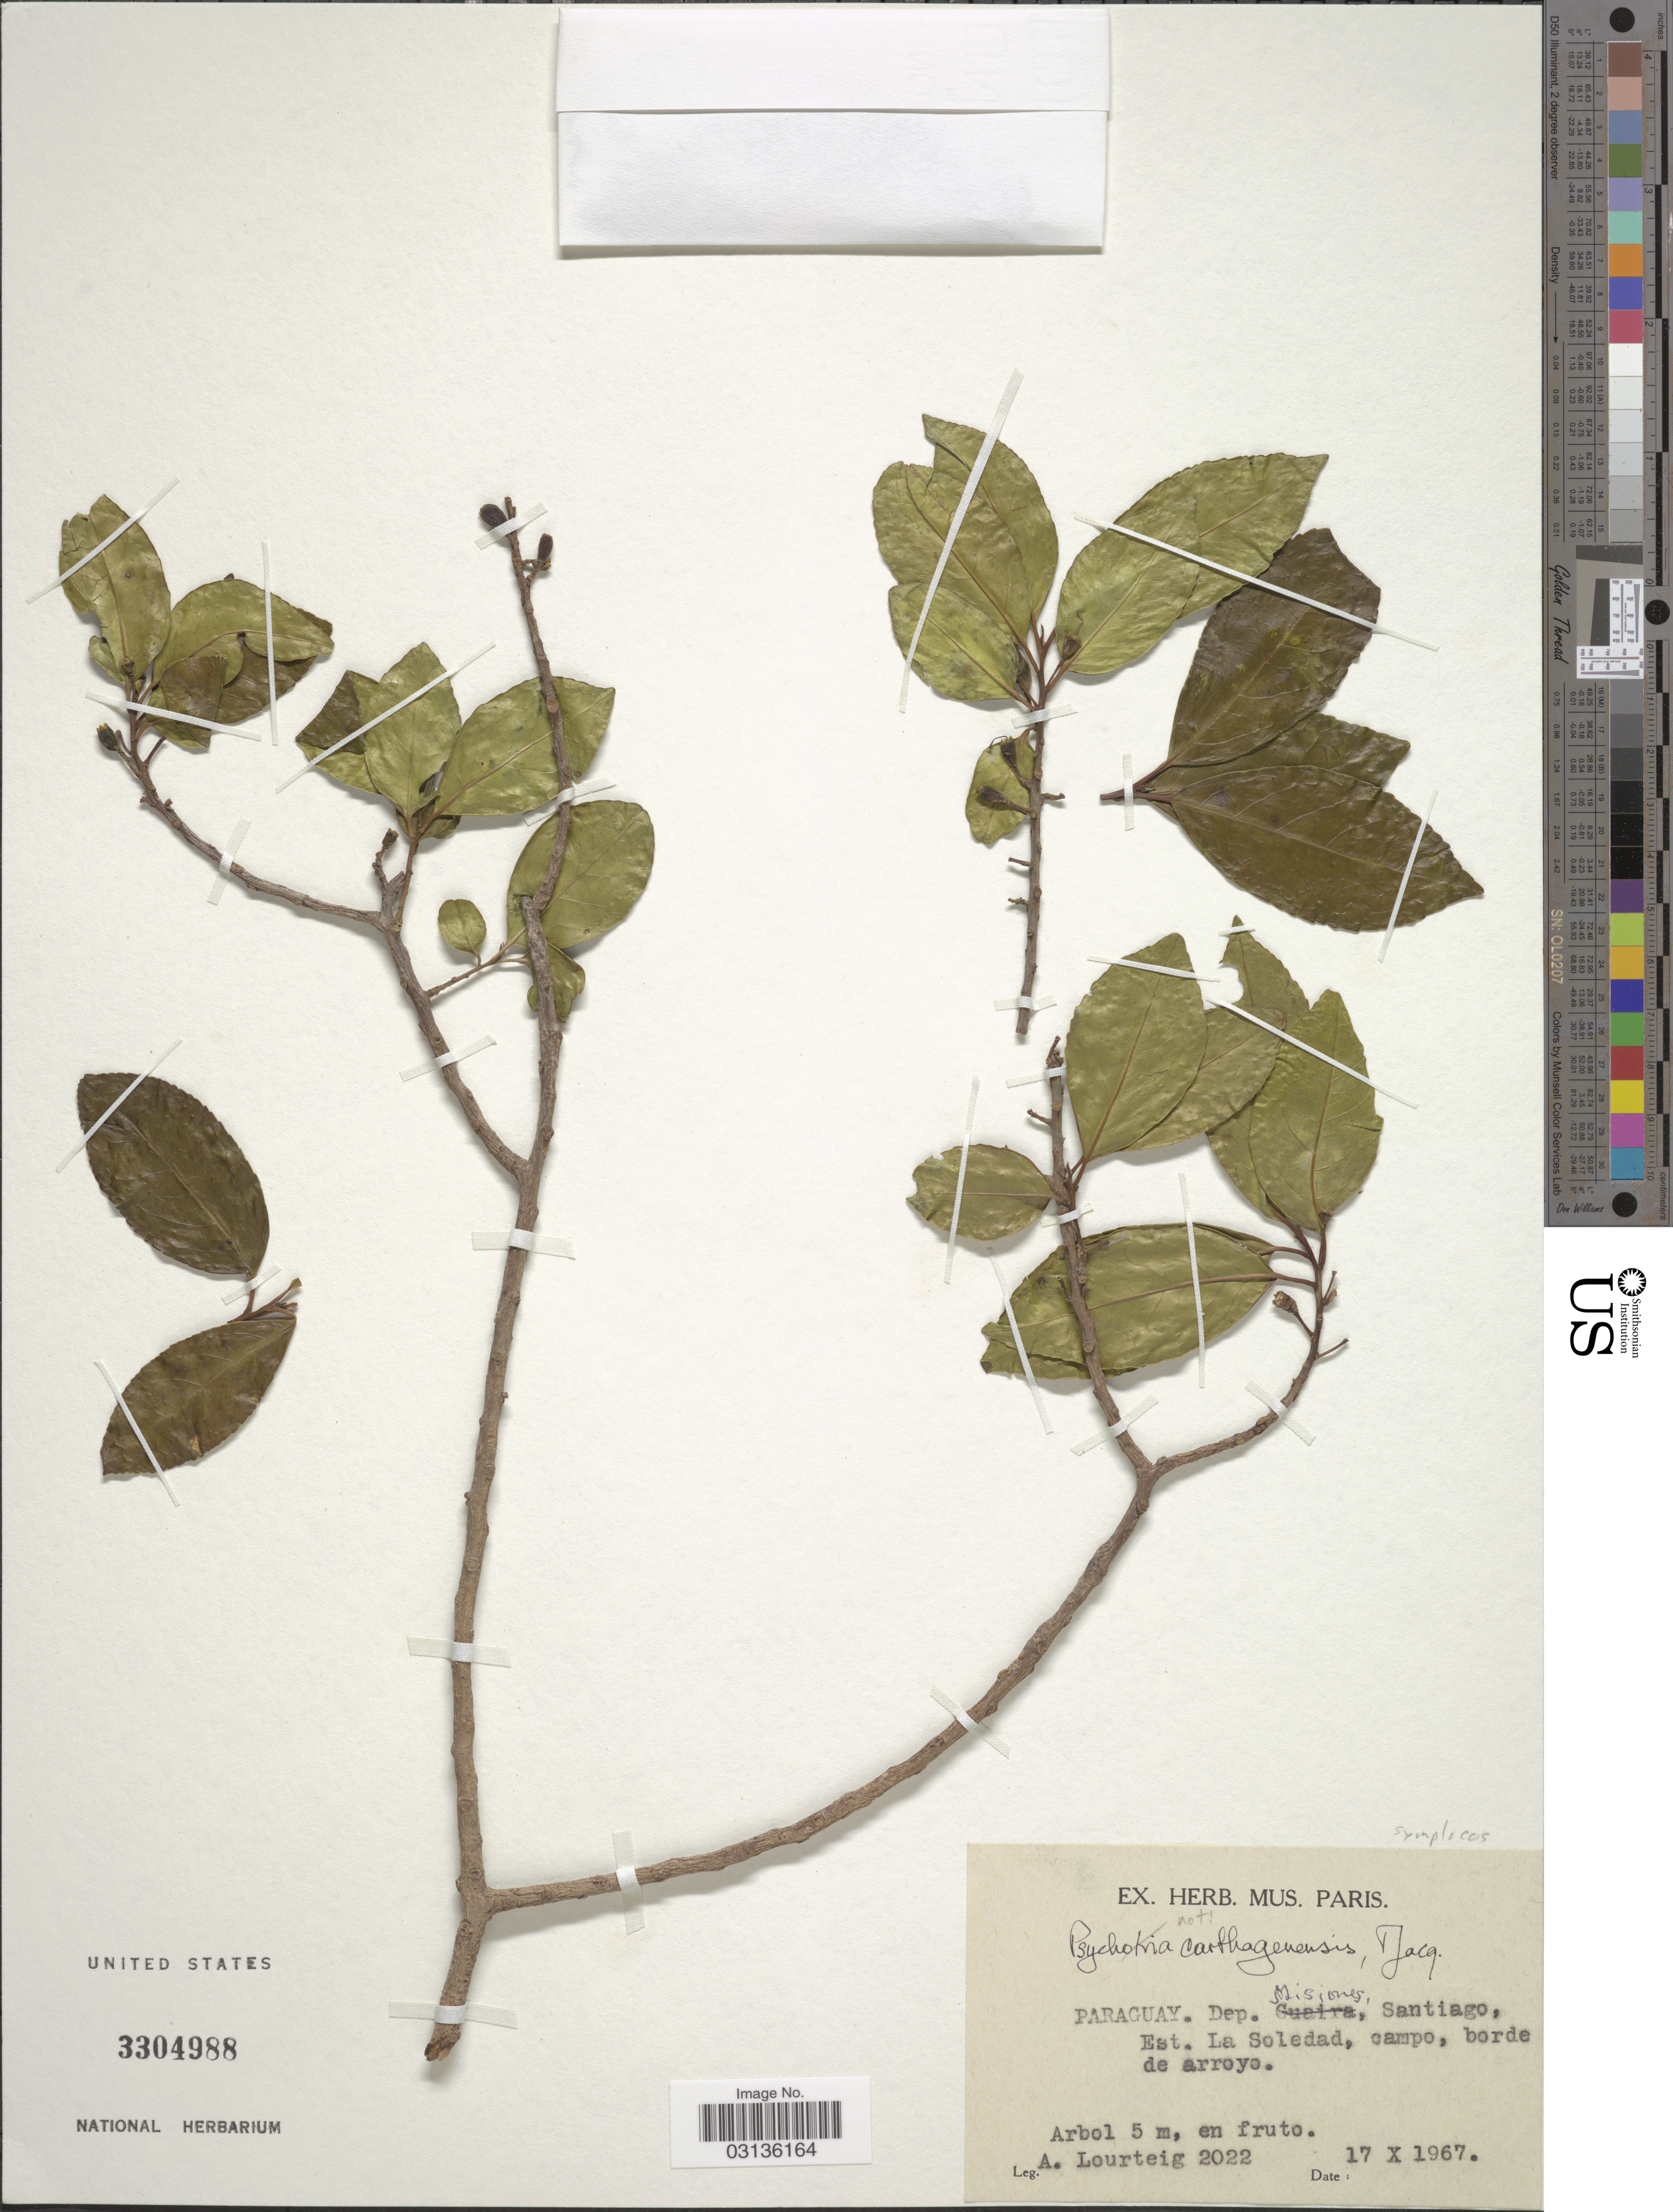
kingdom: Plantae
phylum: Tracheophyta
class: Magnoliopsida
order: Ericales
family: Symplocaceae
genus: Symplocos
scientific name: Symplocos sp.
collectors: A. Lourteig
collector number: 2022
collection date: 1967-10-17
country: Paraguay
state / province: Misiones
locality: Dep. Misiones, Santiago, Est. La Soledad, campo, borde de arroyo.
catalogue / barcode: US 3304988